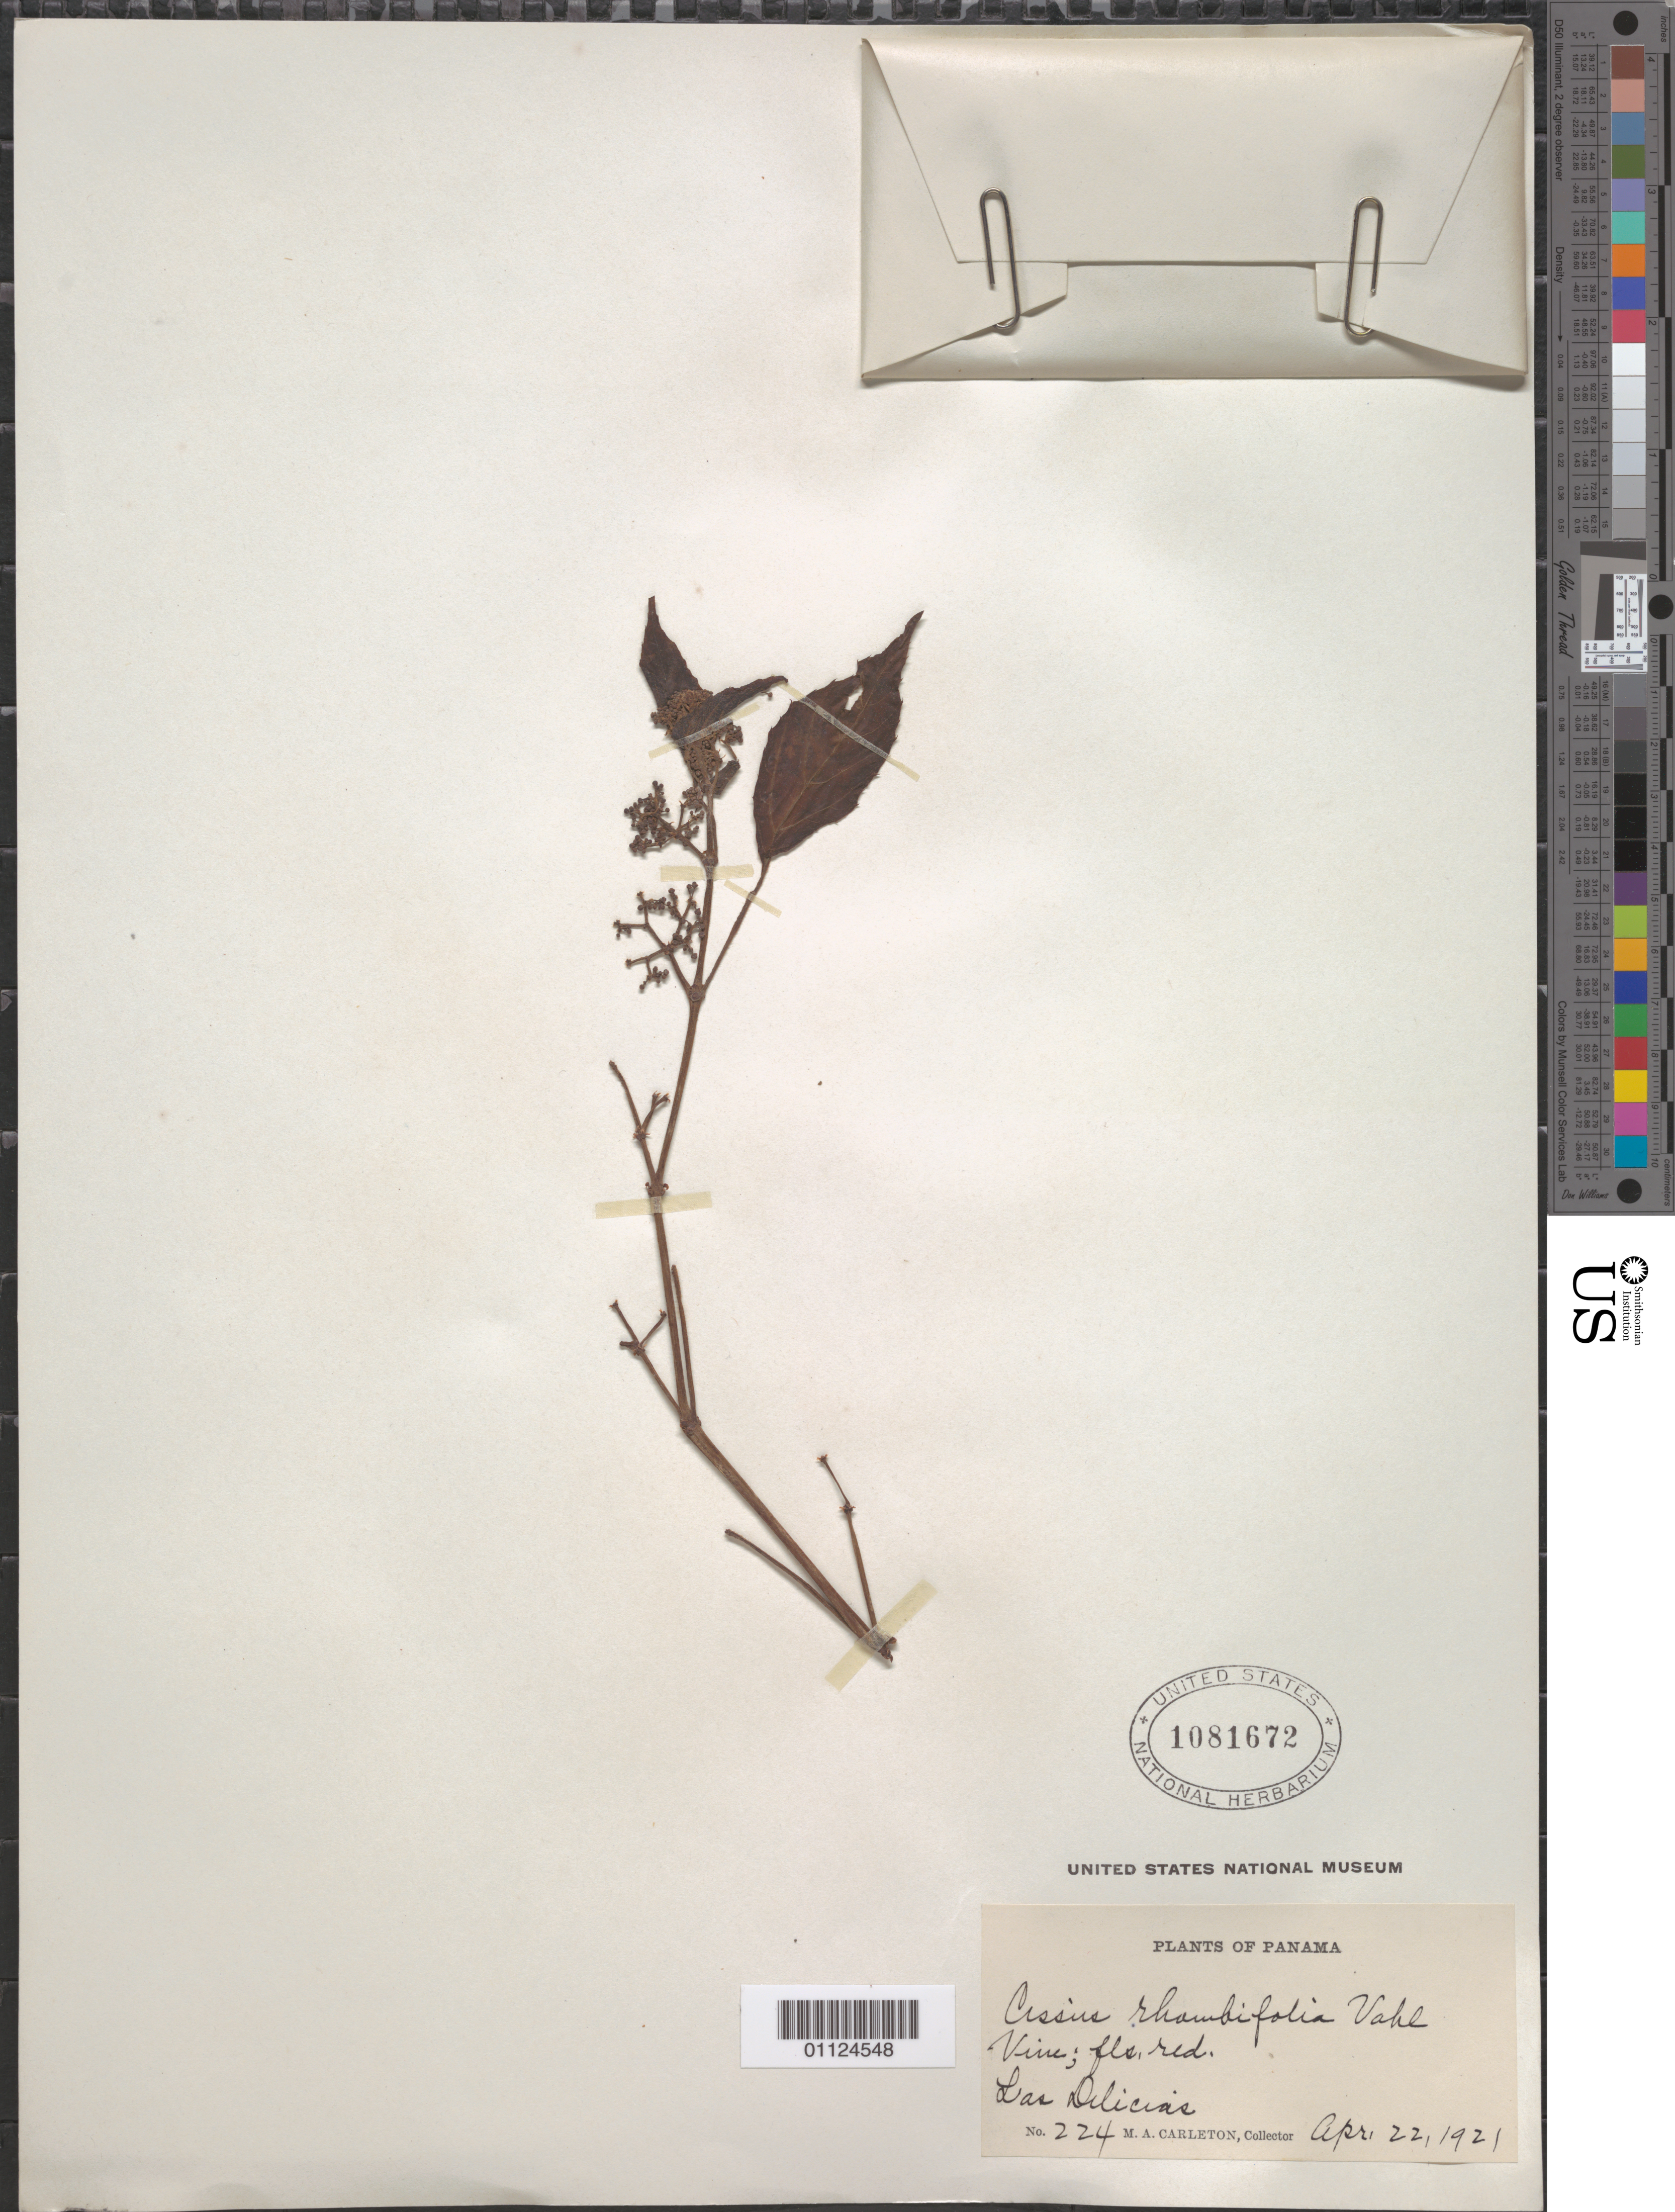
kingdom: Plantae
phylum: Tracheophyta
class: Magnoliopsida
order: Vitales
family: Vitaceae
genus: Cissus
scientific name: Cissus rhombifolia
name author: Vahl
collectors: M. A. Carleton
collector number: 224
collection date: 1921-04-22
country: Panama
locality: Las Delicias.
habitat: Vine.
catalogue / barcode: US 1081672